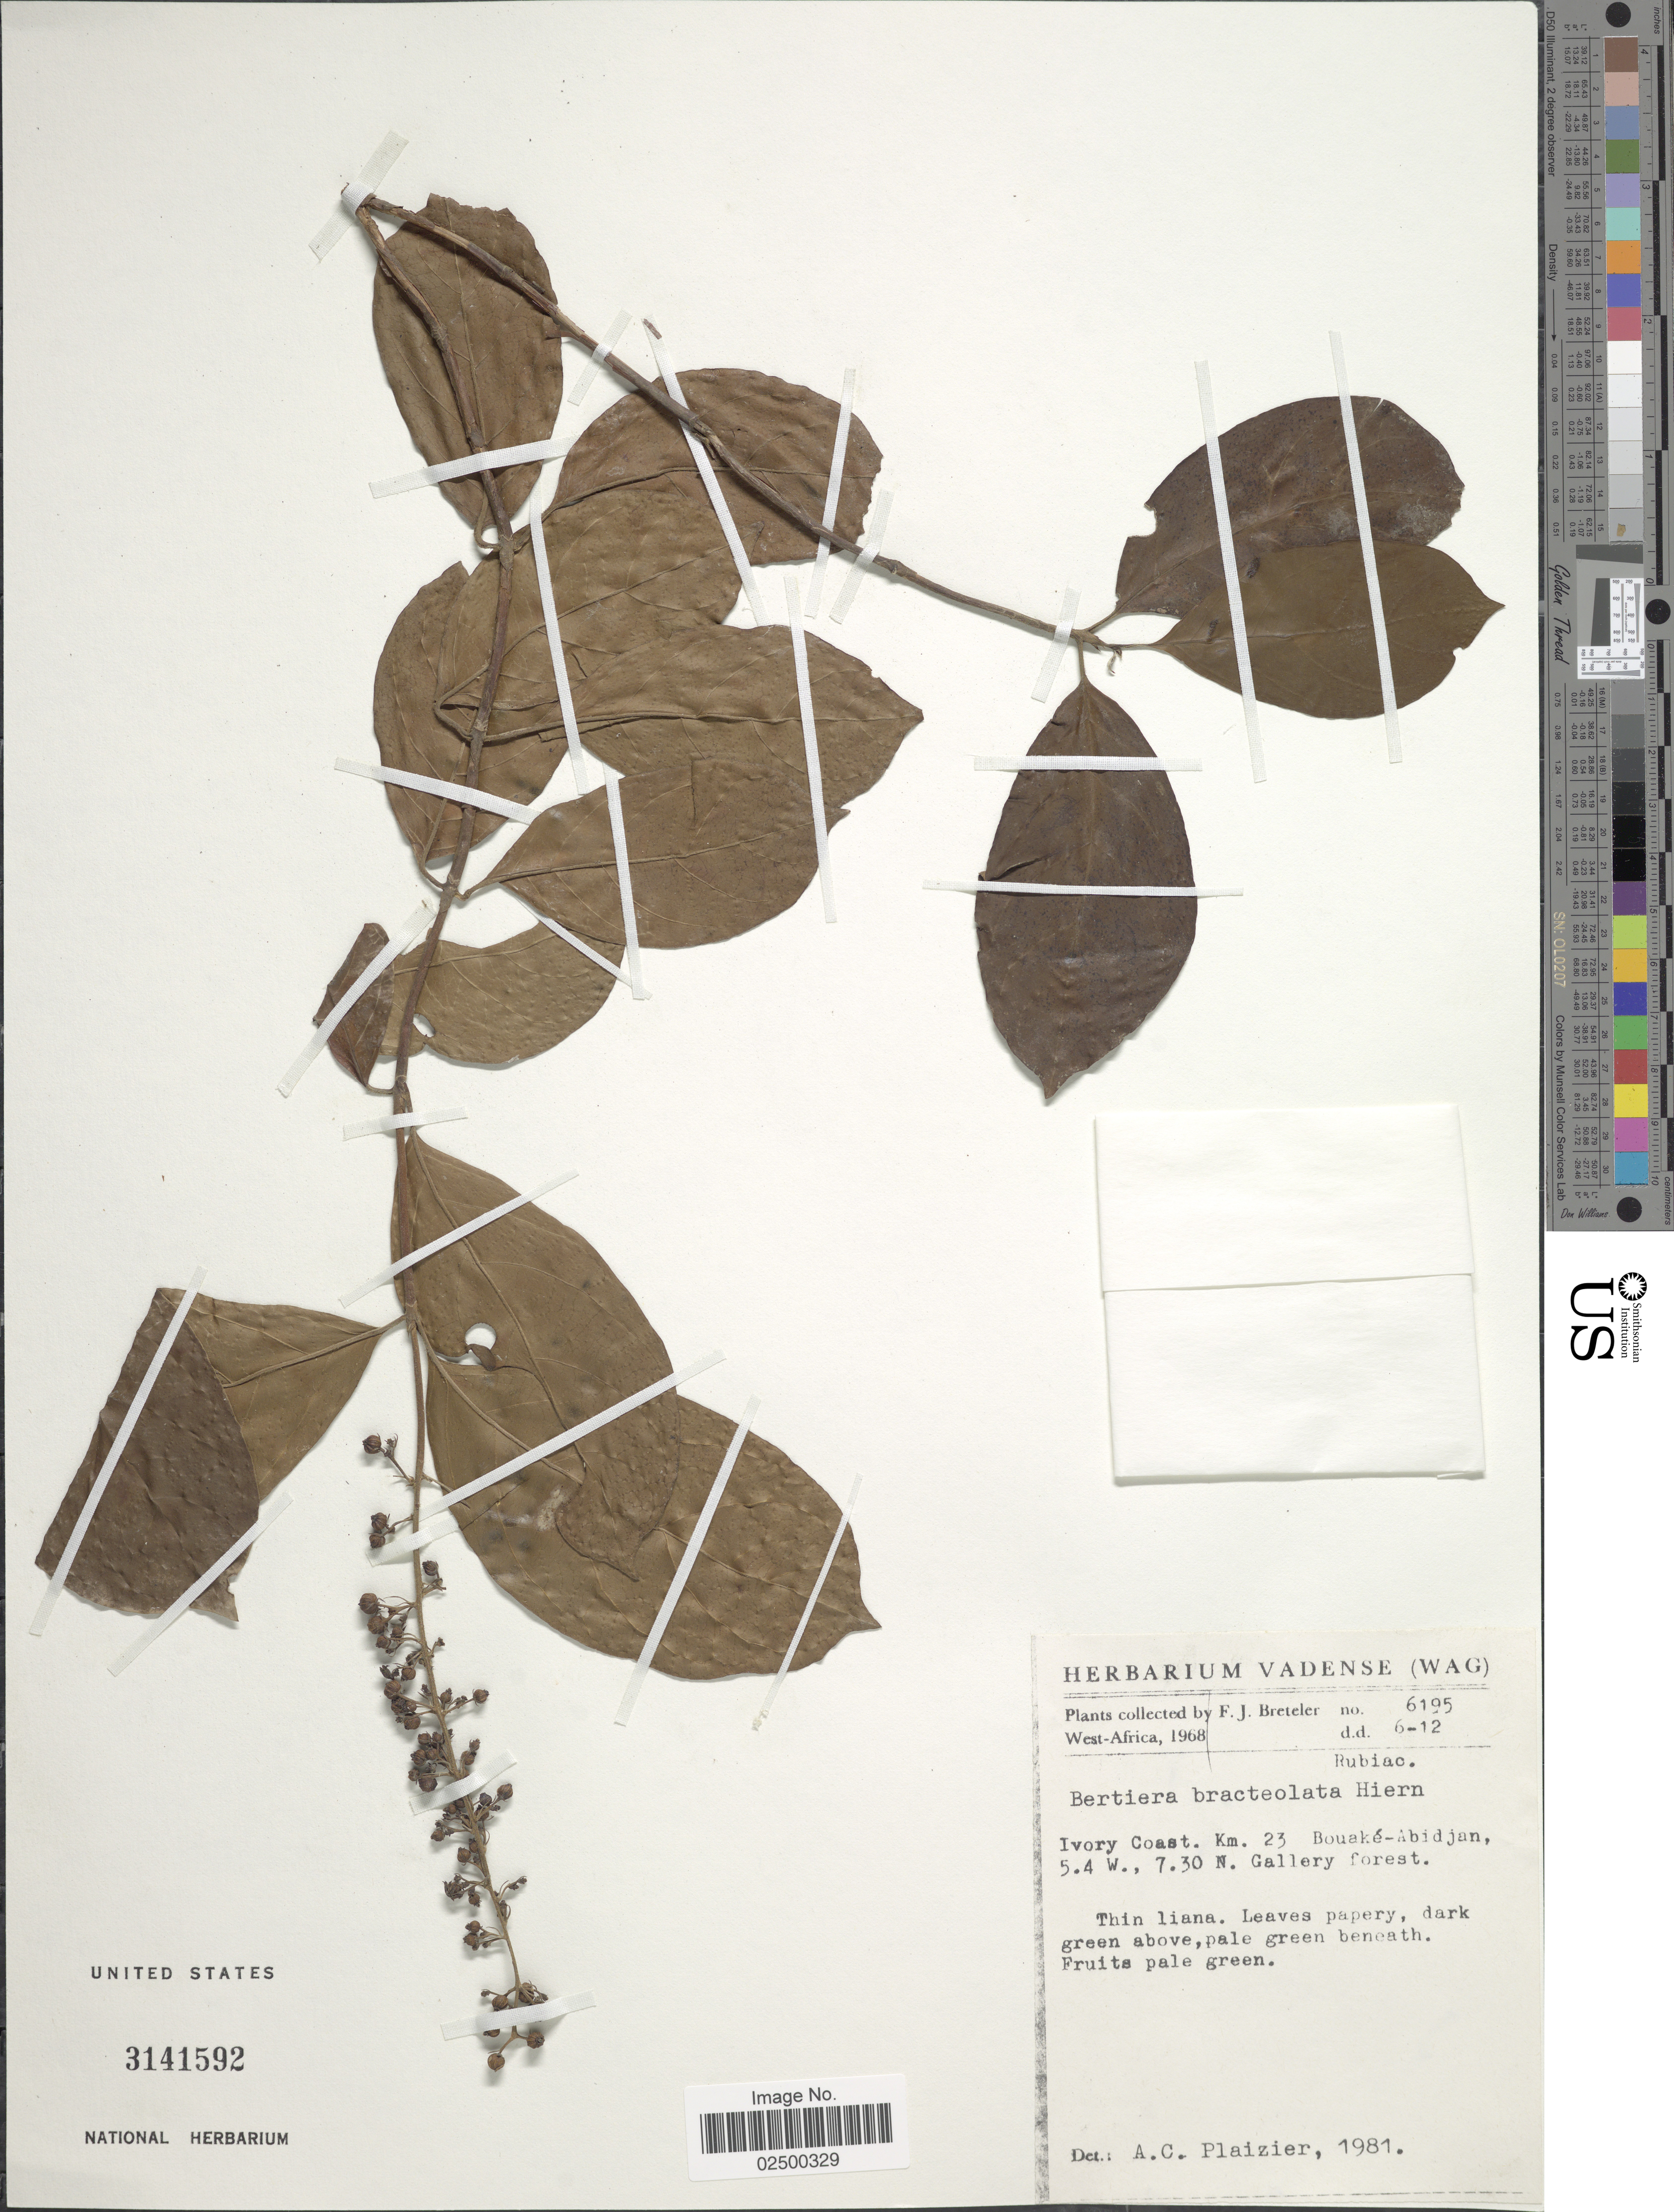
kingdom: Plantae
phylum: Tracheophyta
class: Magnoliopsida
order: Gentianales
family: Rubiaceae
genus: Bertiera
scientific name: Bertiera bracteolata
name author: Hiern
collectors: F. J. Breteler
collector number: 6195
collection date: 1968-12-06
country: Ivory Coast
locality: West-Afrika, Ivory Coast, km. 23, Bouake-Abidjan, gallery forest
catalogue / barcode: US 3141592